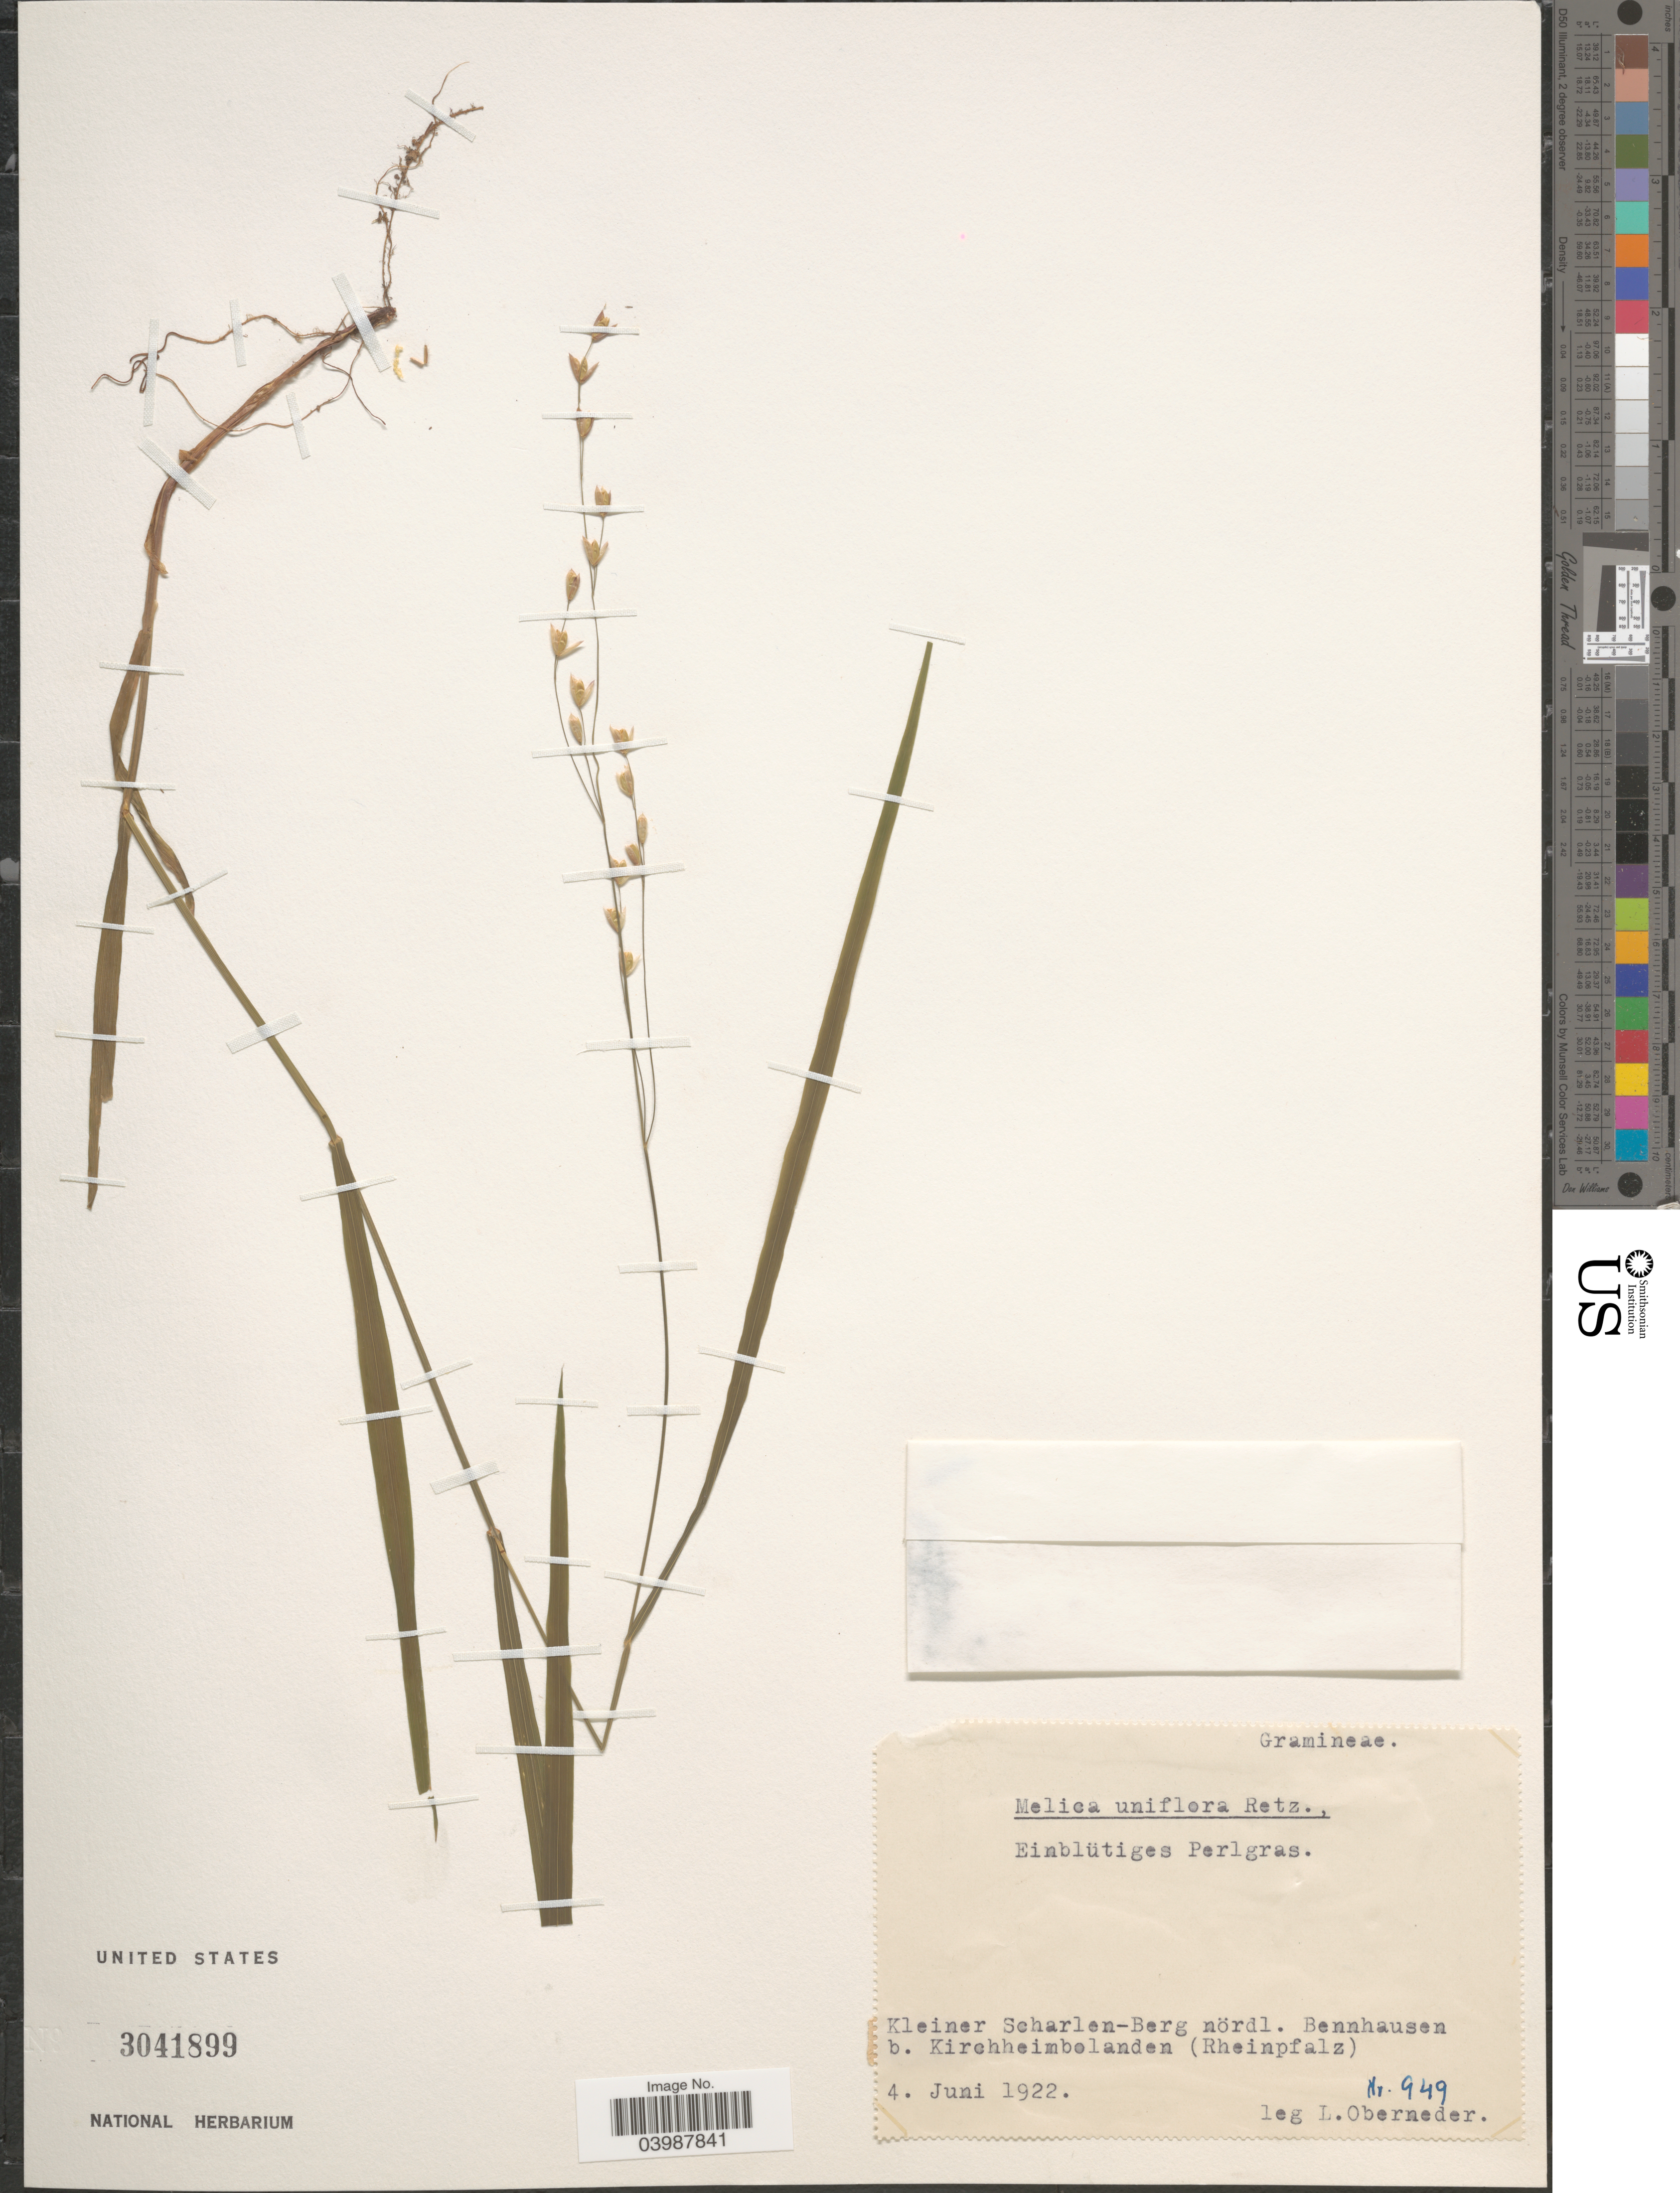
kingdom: Plantae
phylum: Tracheophyta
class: Liliopsida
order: Poales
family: Poaceae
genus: Melica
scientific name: Melica uniflora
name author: Retz.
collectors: L. Oberneder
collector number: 949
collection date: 1922-06-04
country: Germany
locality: Kleiner Scharlen-Berg nördl. Bennhausen b. Kirchheimbolanden (Rheinpflaz).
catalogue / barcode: US 3041899